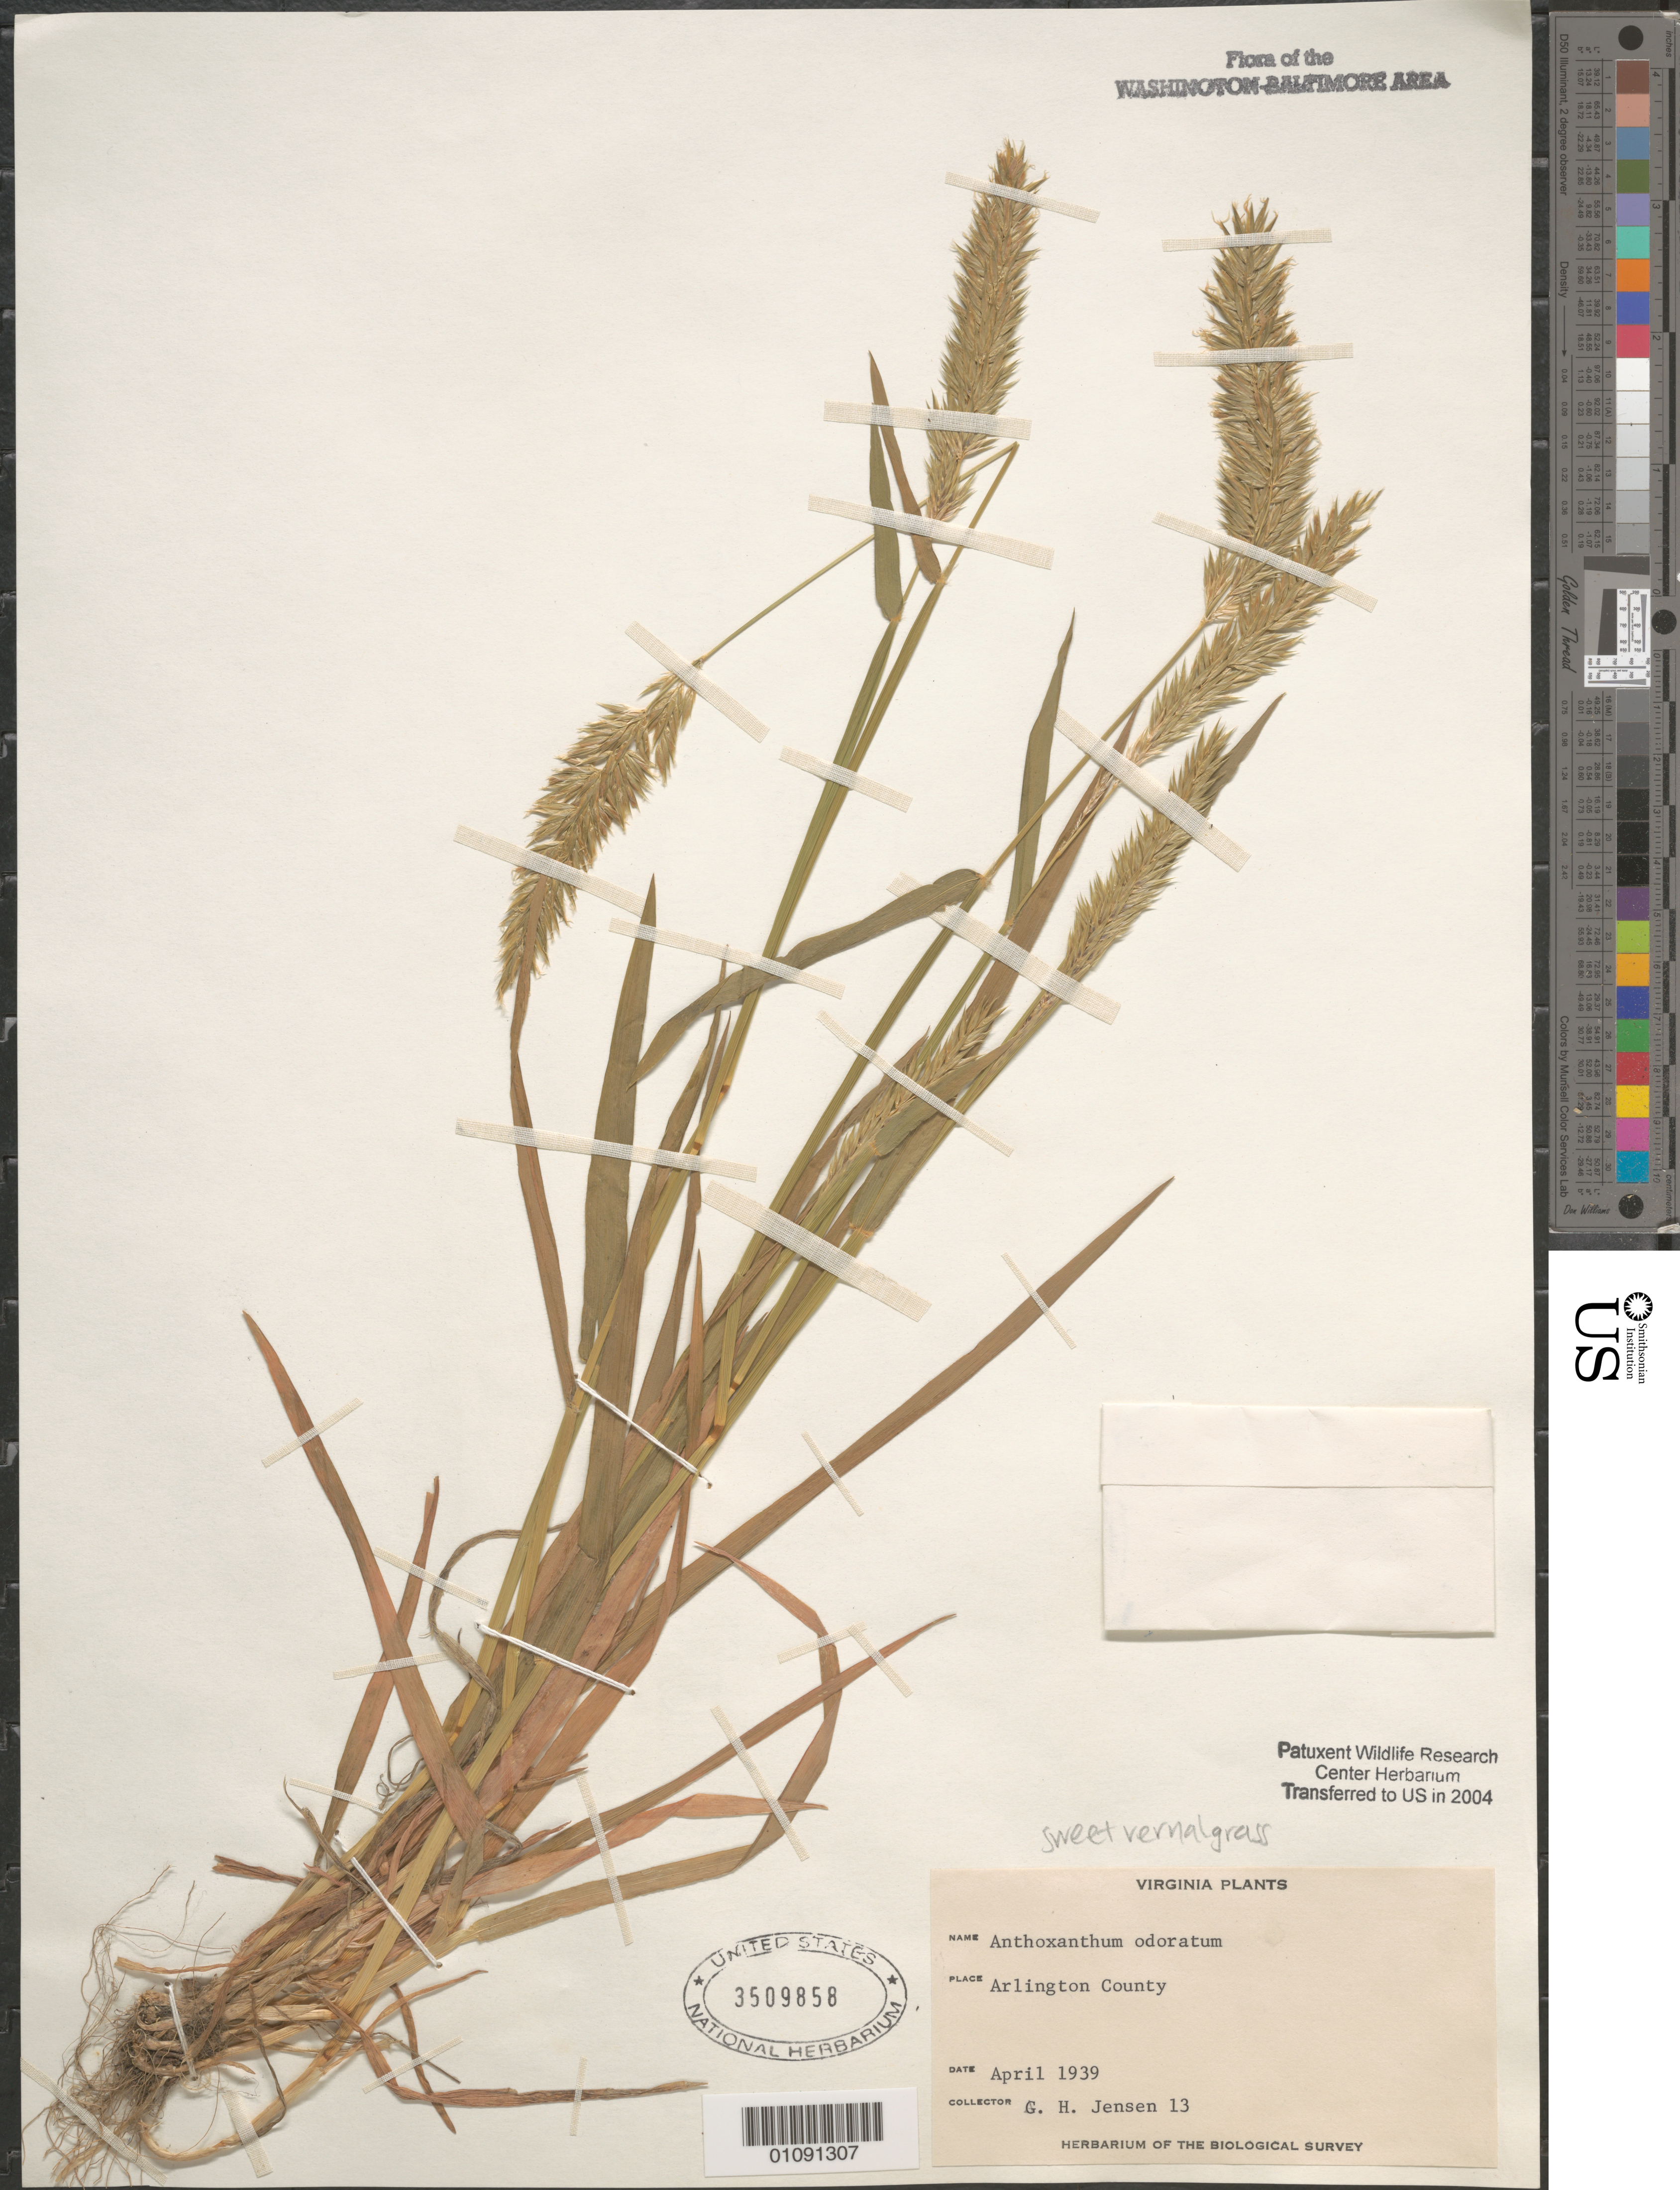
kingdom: Plantae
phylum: Tracheophyta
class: Liliopsida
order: Poales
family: Poaceae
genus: Anthoxanthum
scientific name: Anthoxanthum odoratum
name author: L.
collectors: G. H. Jensen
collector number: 13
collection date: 1939-04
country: United States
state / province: Virginia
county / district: Arlington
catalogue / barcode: US 3509858